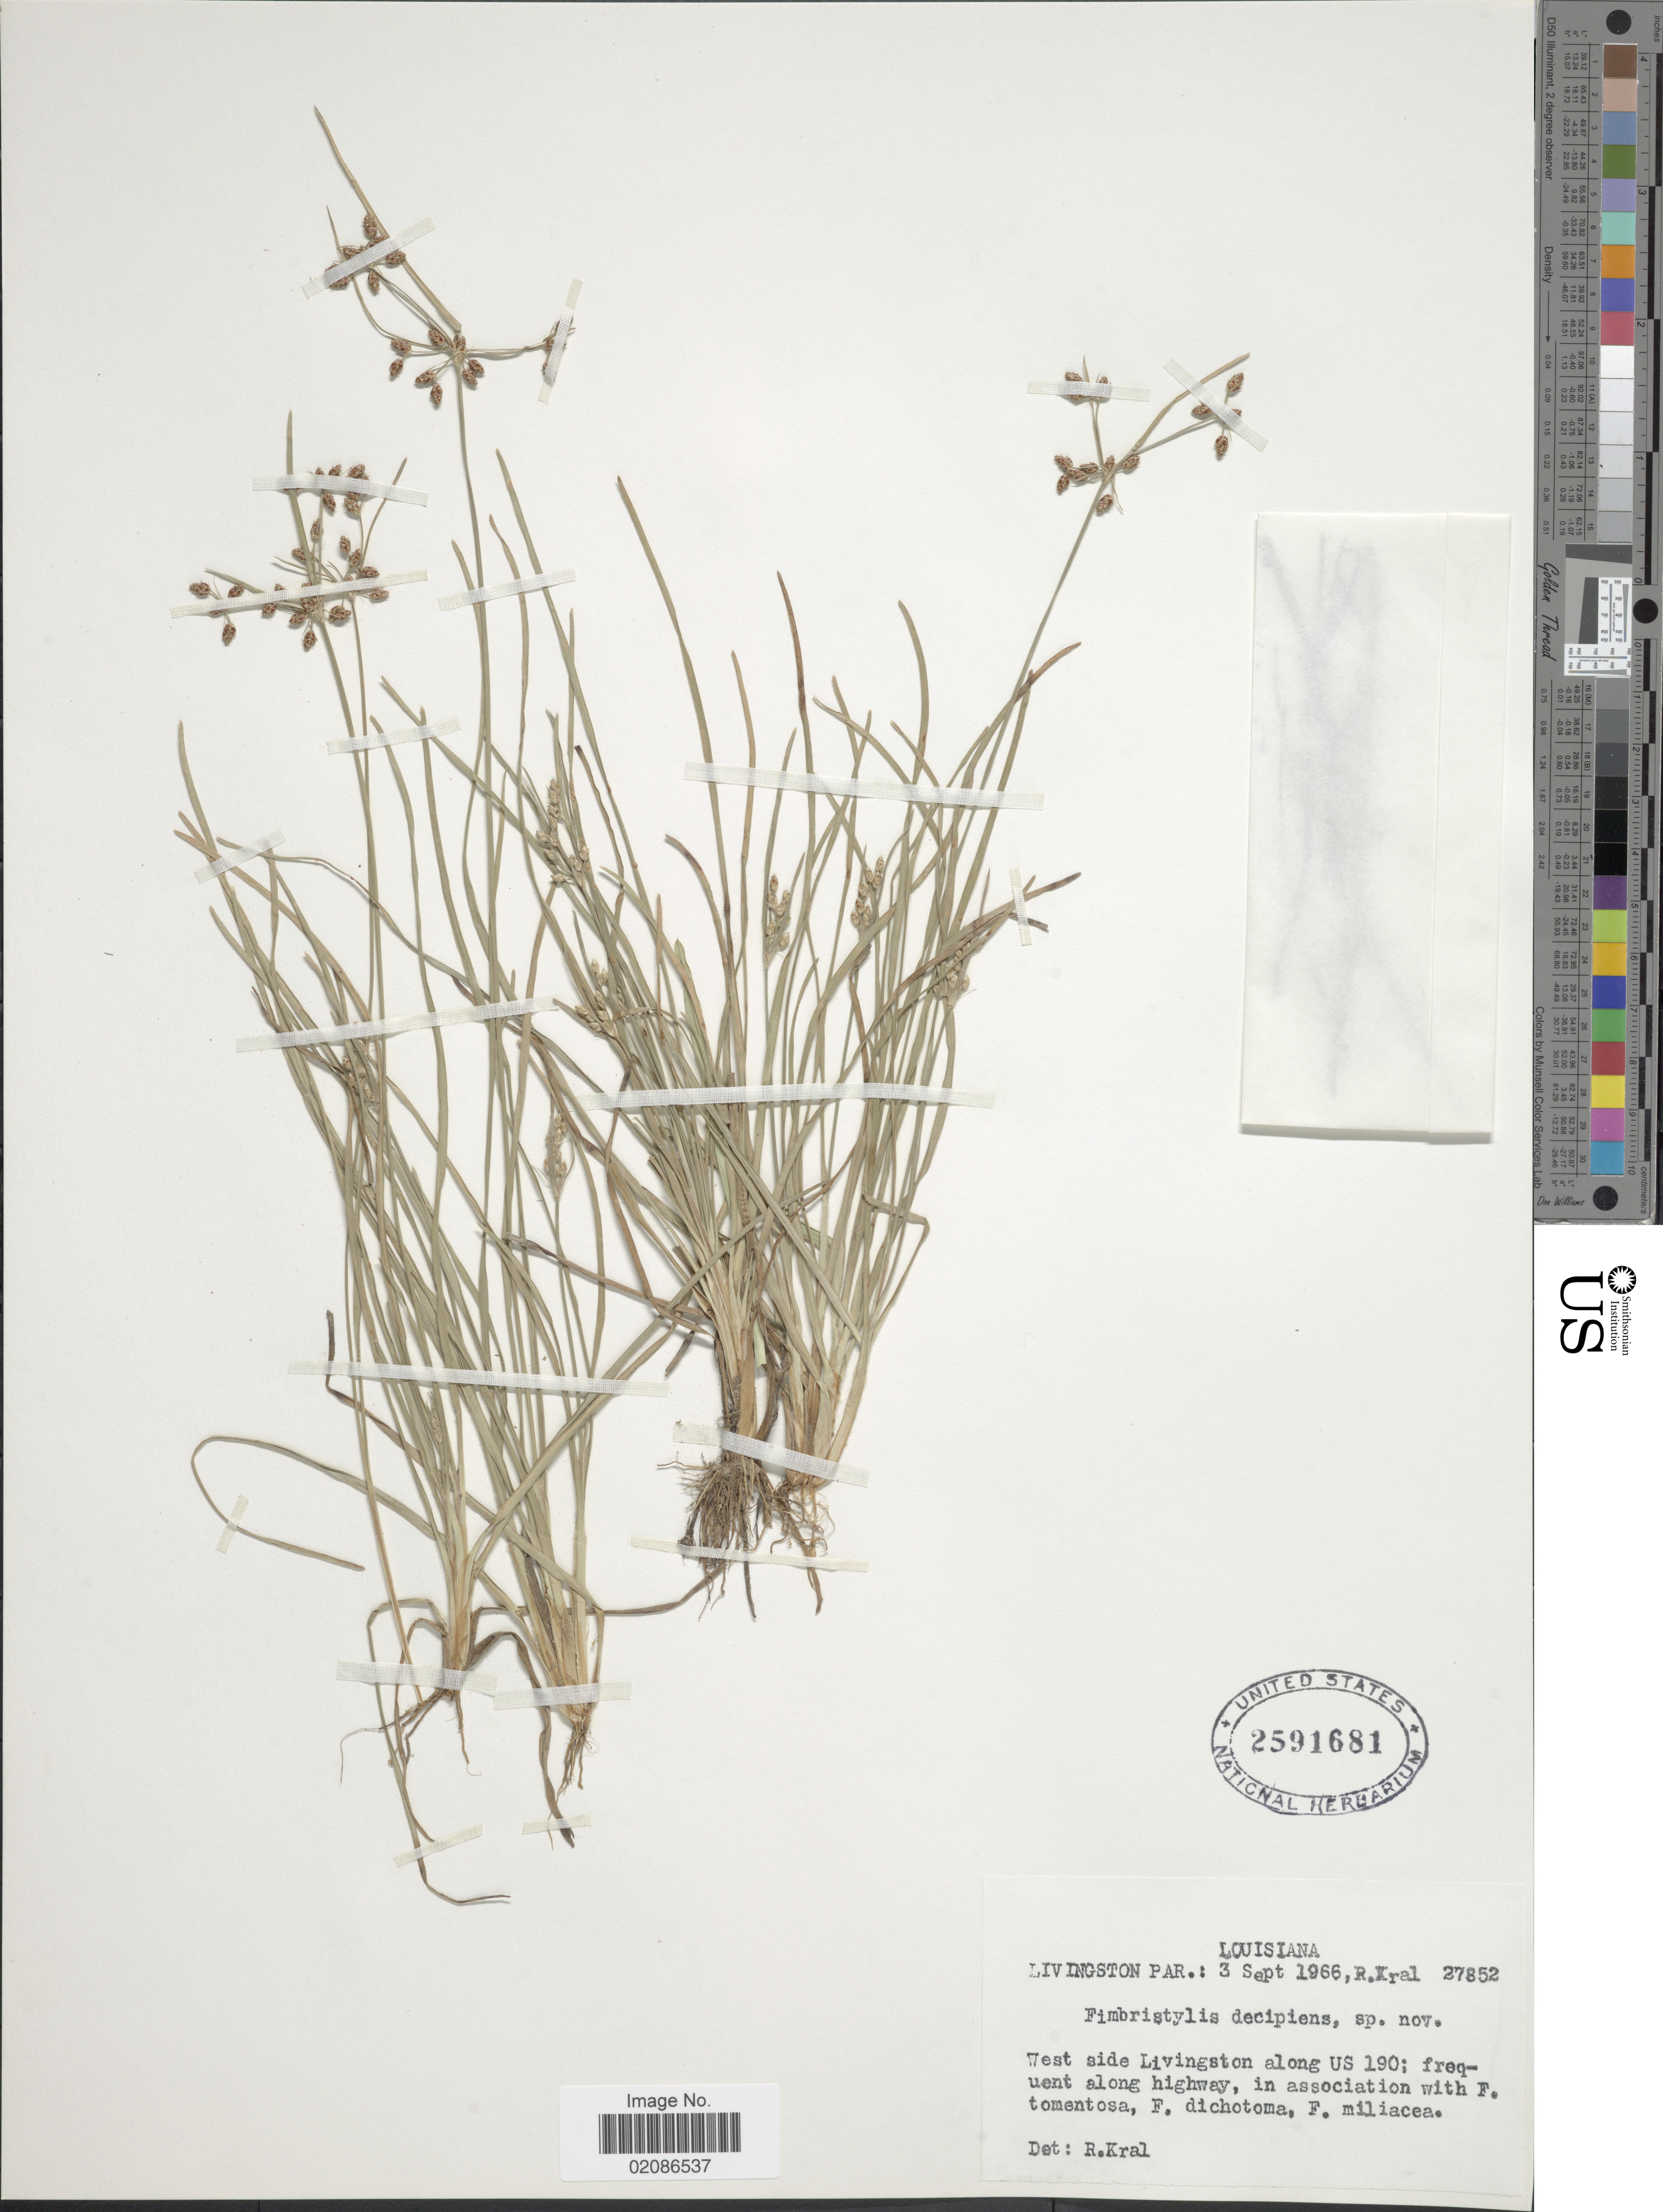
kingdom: Plantae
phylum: Tracheophyta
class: Liliopsida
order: Poales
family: Cyperaceae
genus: Fimbristylis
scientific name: Fimbristylis decipiens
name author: Kral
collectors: R. Kral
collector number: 27852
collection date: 1966-09-03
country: United States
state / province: Louisiana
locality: Livingston Par, West side Livingston along US 190; frequent along highway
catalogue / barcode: US 2591681